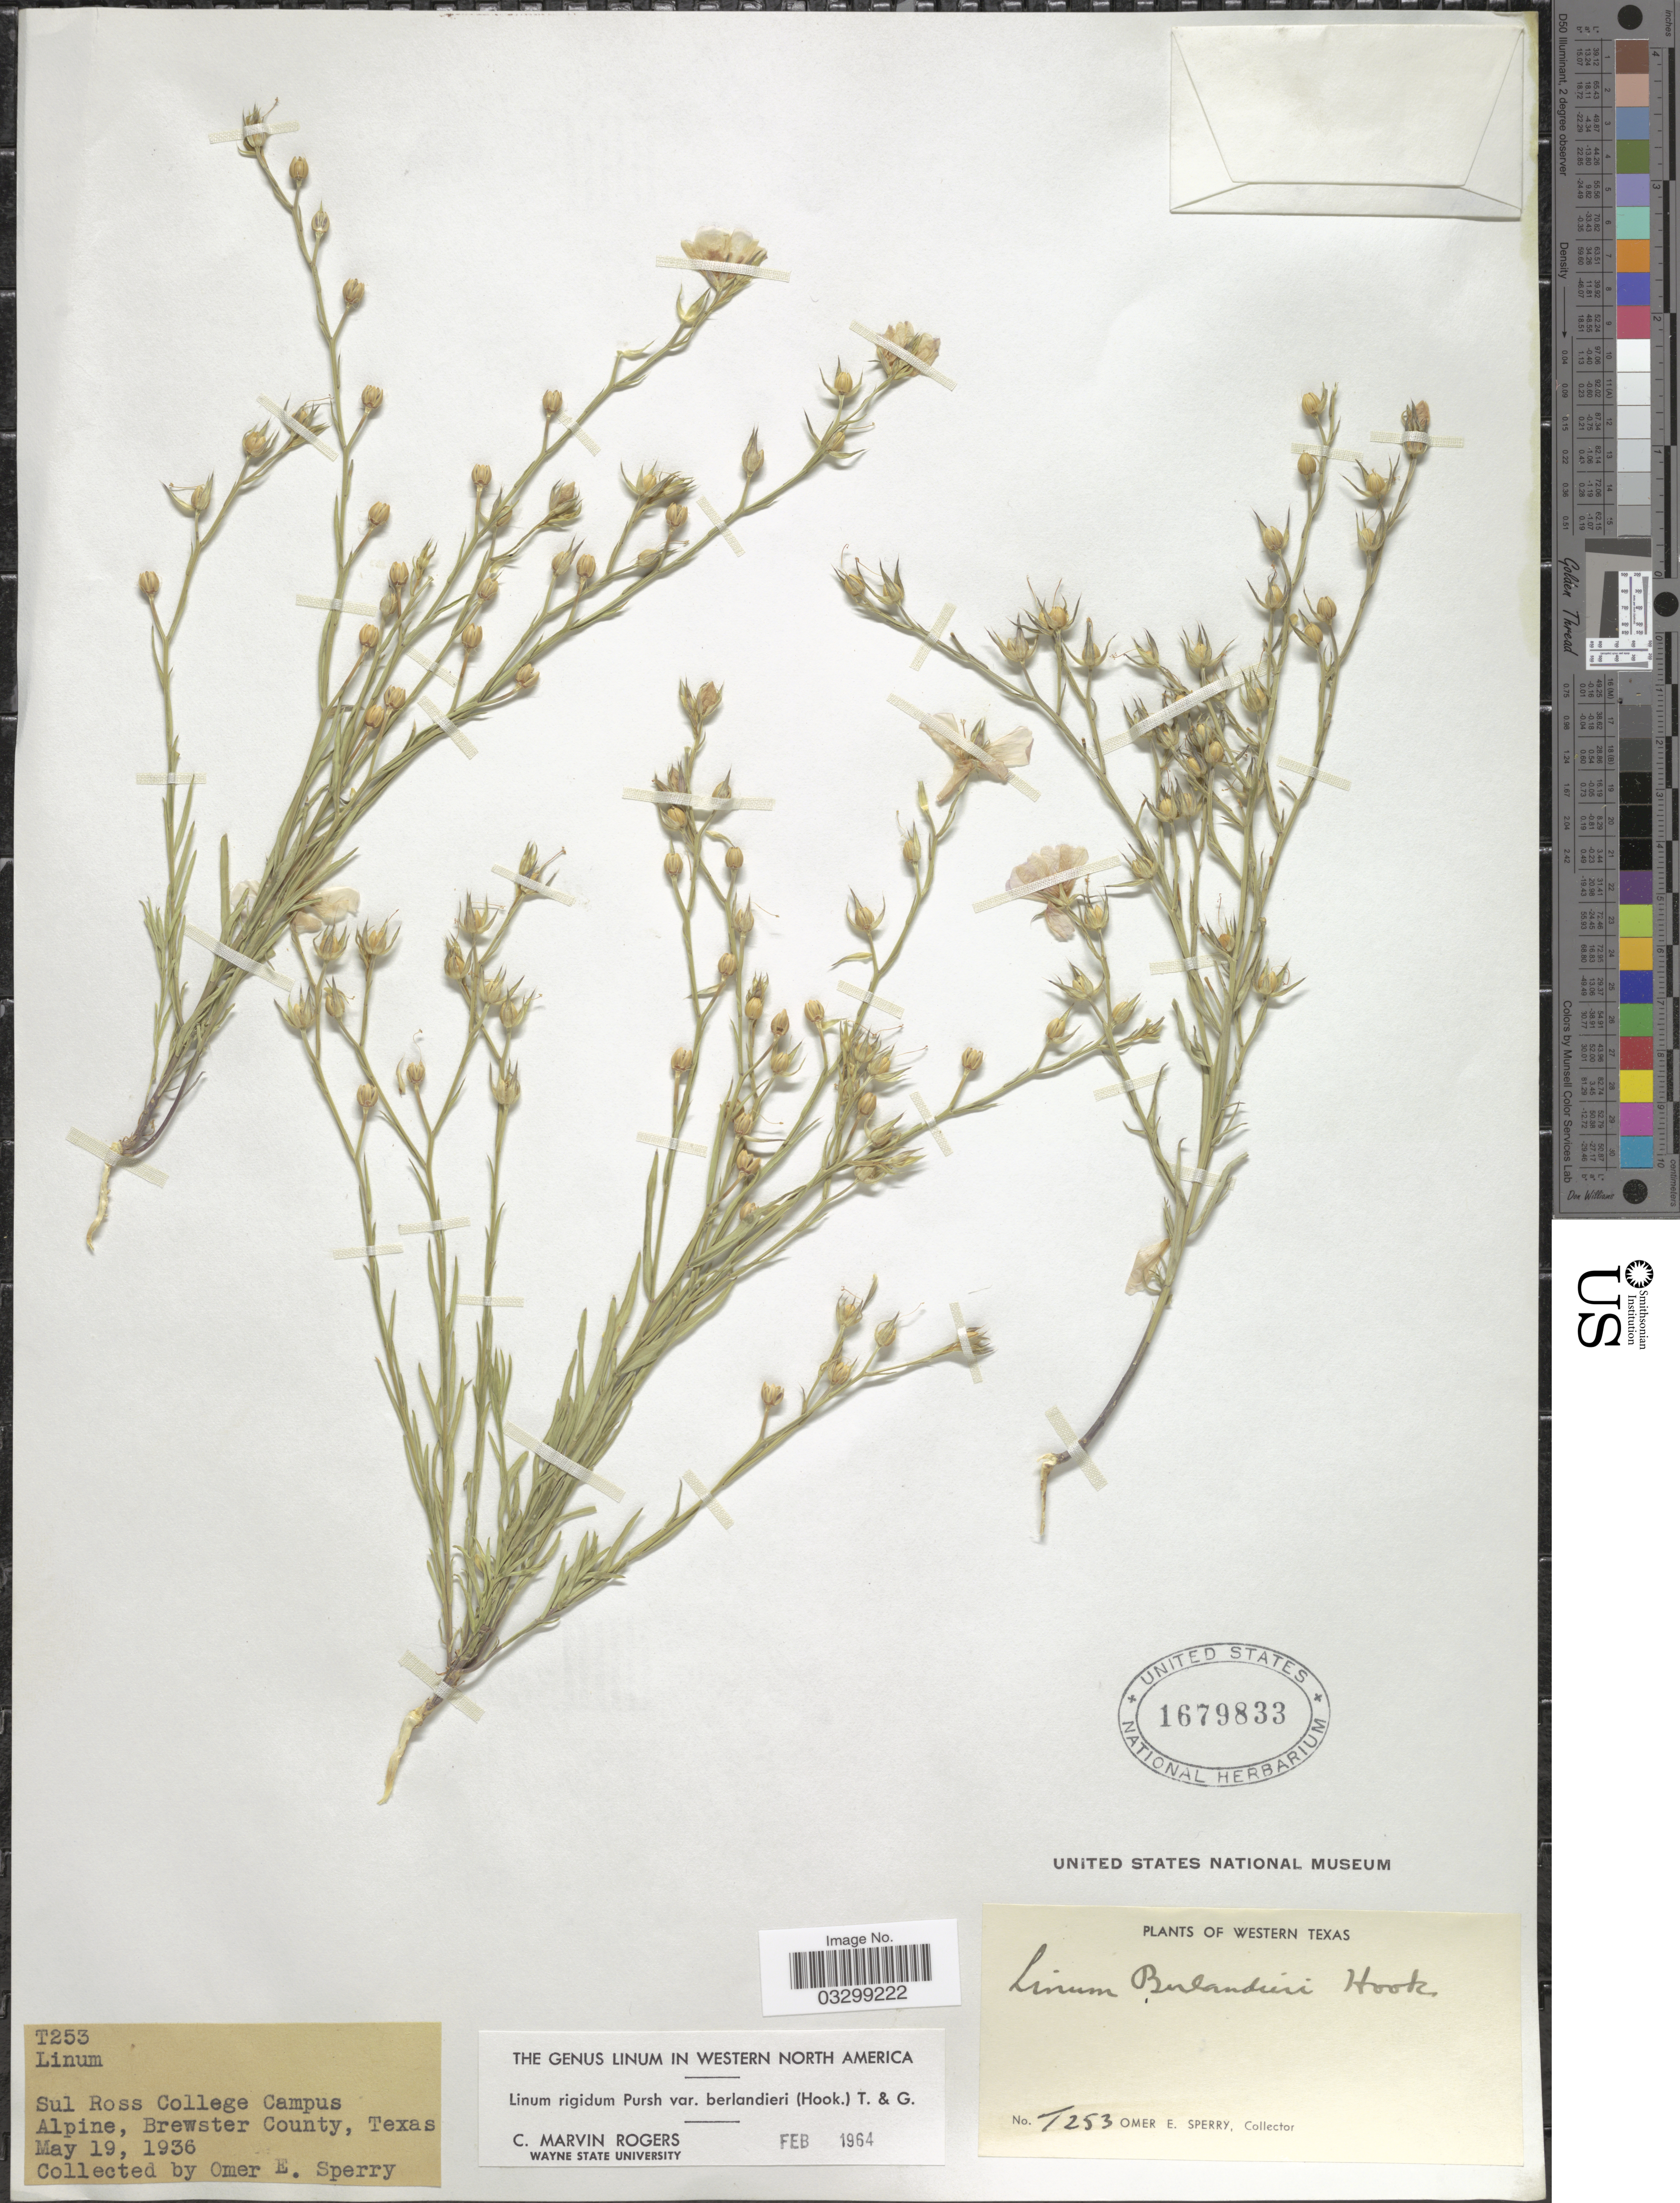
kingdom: Plantae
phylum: Tracheophyta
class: Magnoliopsida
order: Malpighiales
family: Linaceae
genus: Linum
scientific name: Linum rigidum var. berlandieri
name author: Pursh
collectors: O. E. Sperry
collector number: T253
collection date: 1936-05-19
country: United States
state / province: Texas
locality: Western Texas. Sul Ross College Campus Alpine, Brewster County.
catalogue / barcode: US 1679833